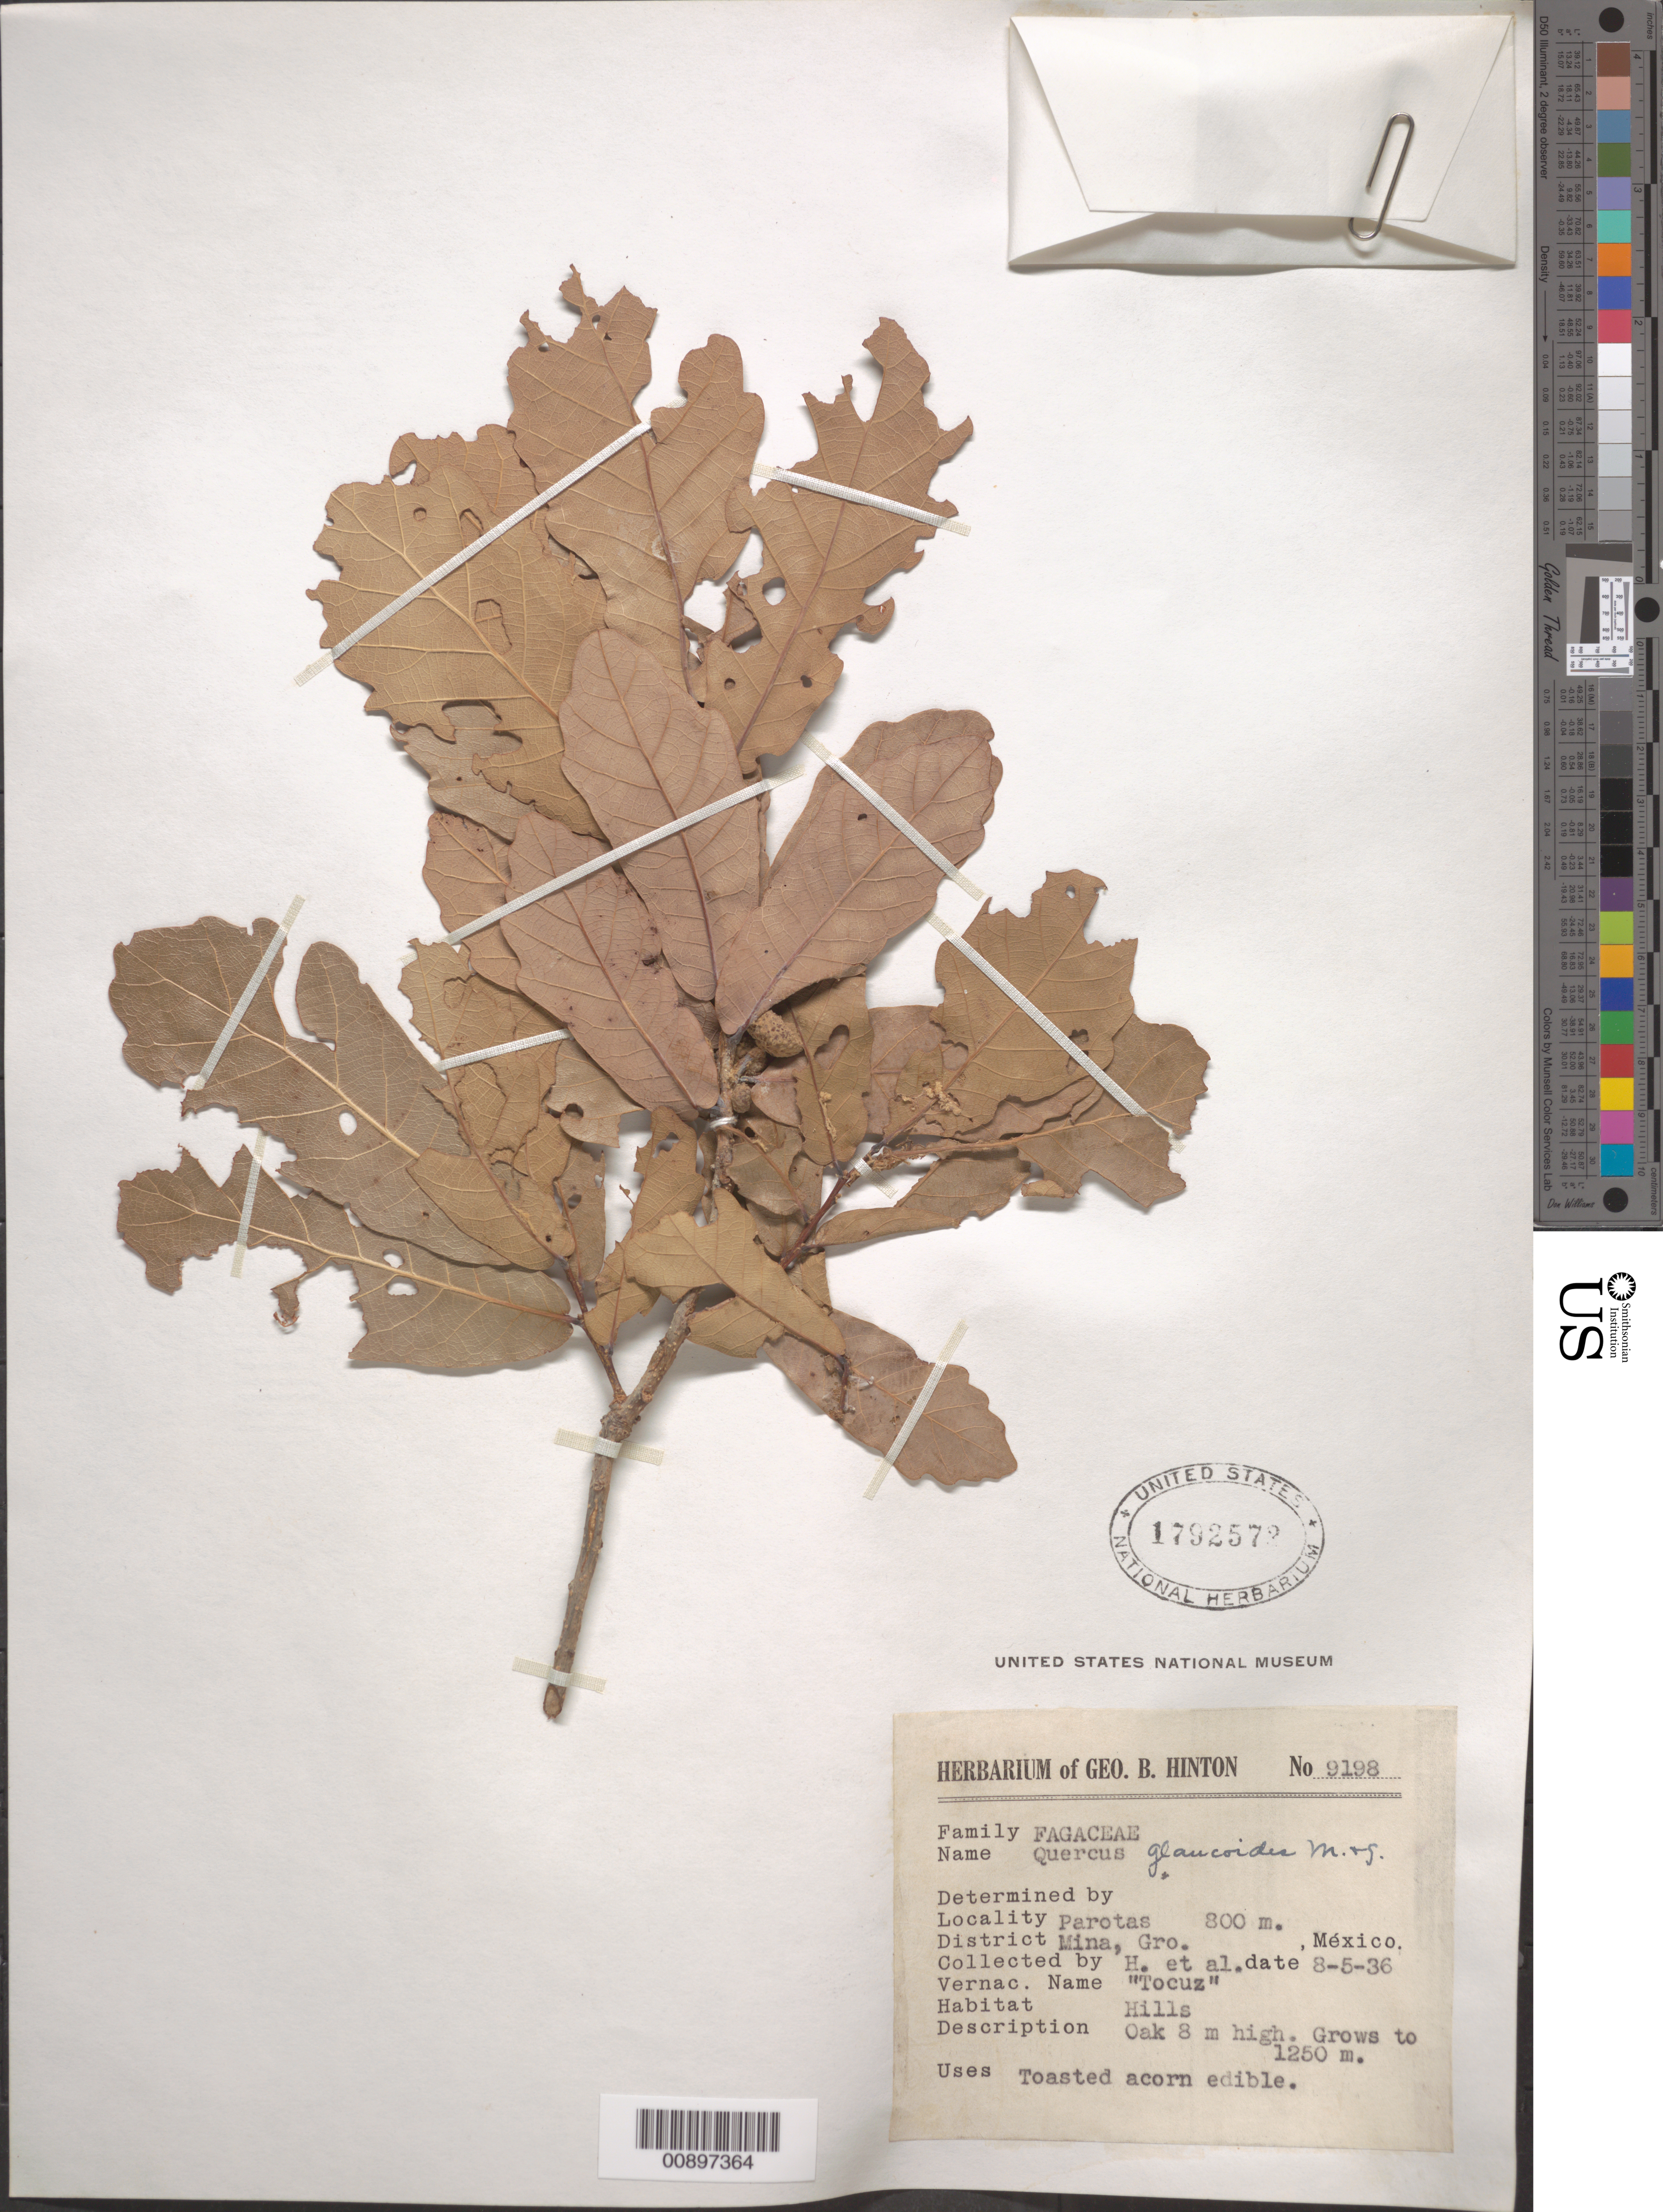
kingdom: Plantae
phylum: Tracheophyta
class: Magnoliopsida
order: Fagales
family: Fagaceae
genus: Quercus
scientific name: Quercus glaucoides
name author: M. Martens & Galeotti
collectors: G. B. Hinton & et al.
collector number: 9198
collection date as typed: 05 Aug 1936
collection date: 1936-08-05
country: Mexico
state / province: Guerrero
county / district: Mina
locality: Parotas, District Mina, Guerrero.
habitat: Hills.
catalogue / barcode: US 1792573